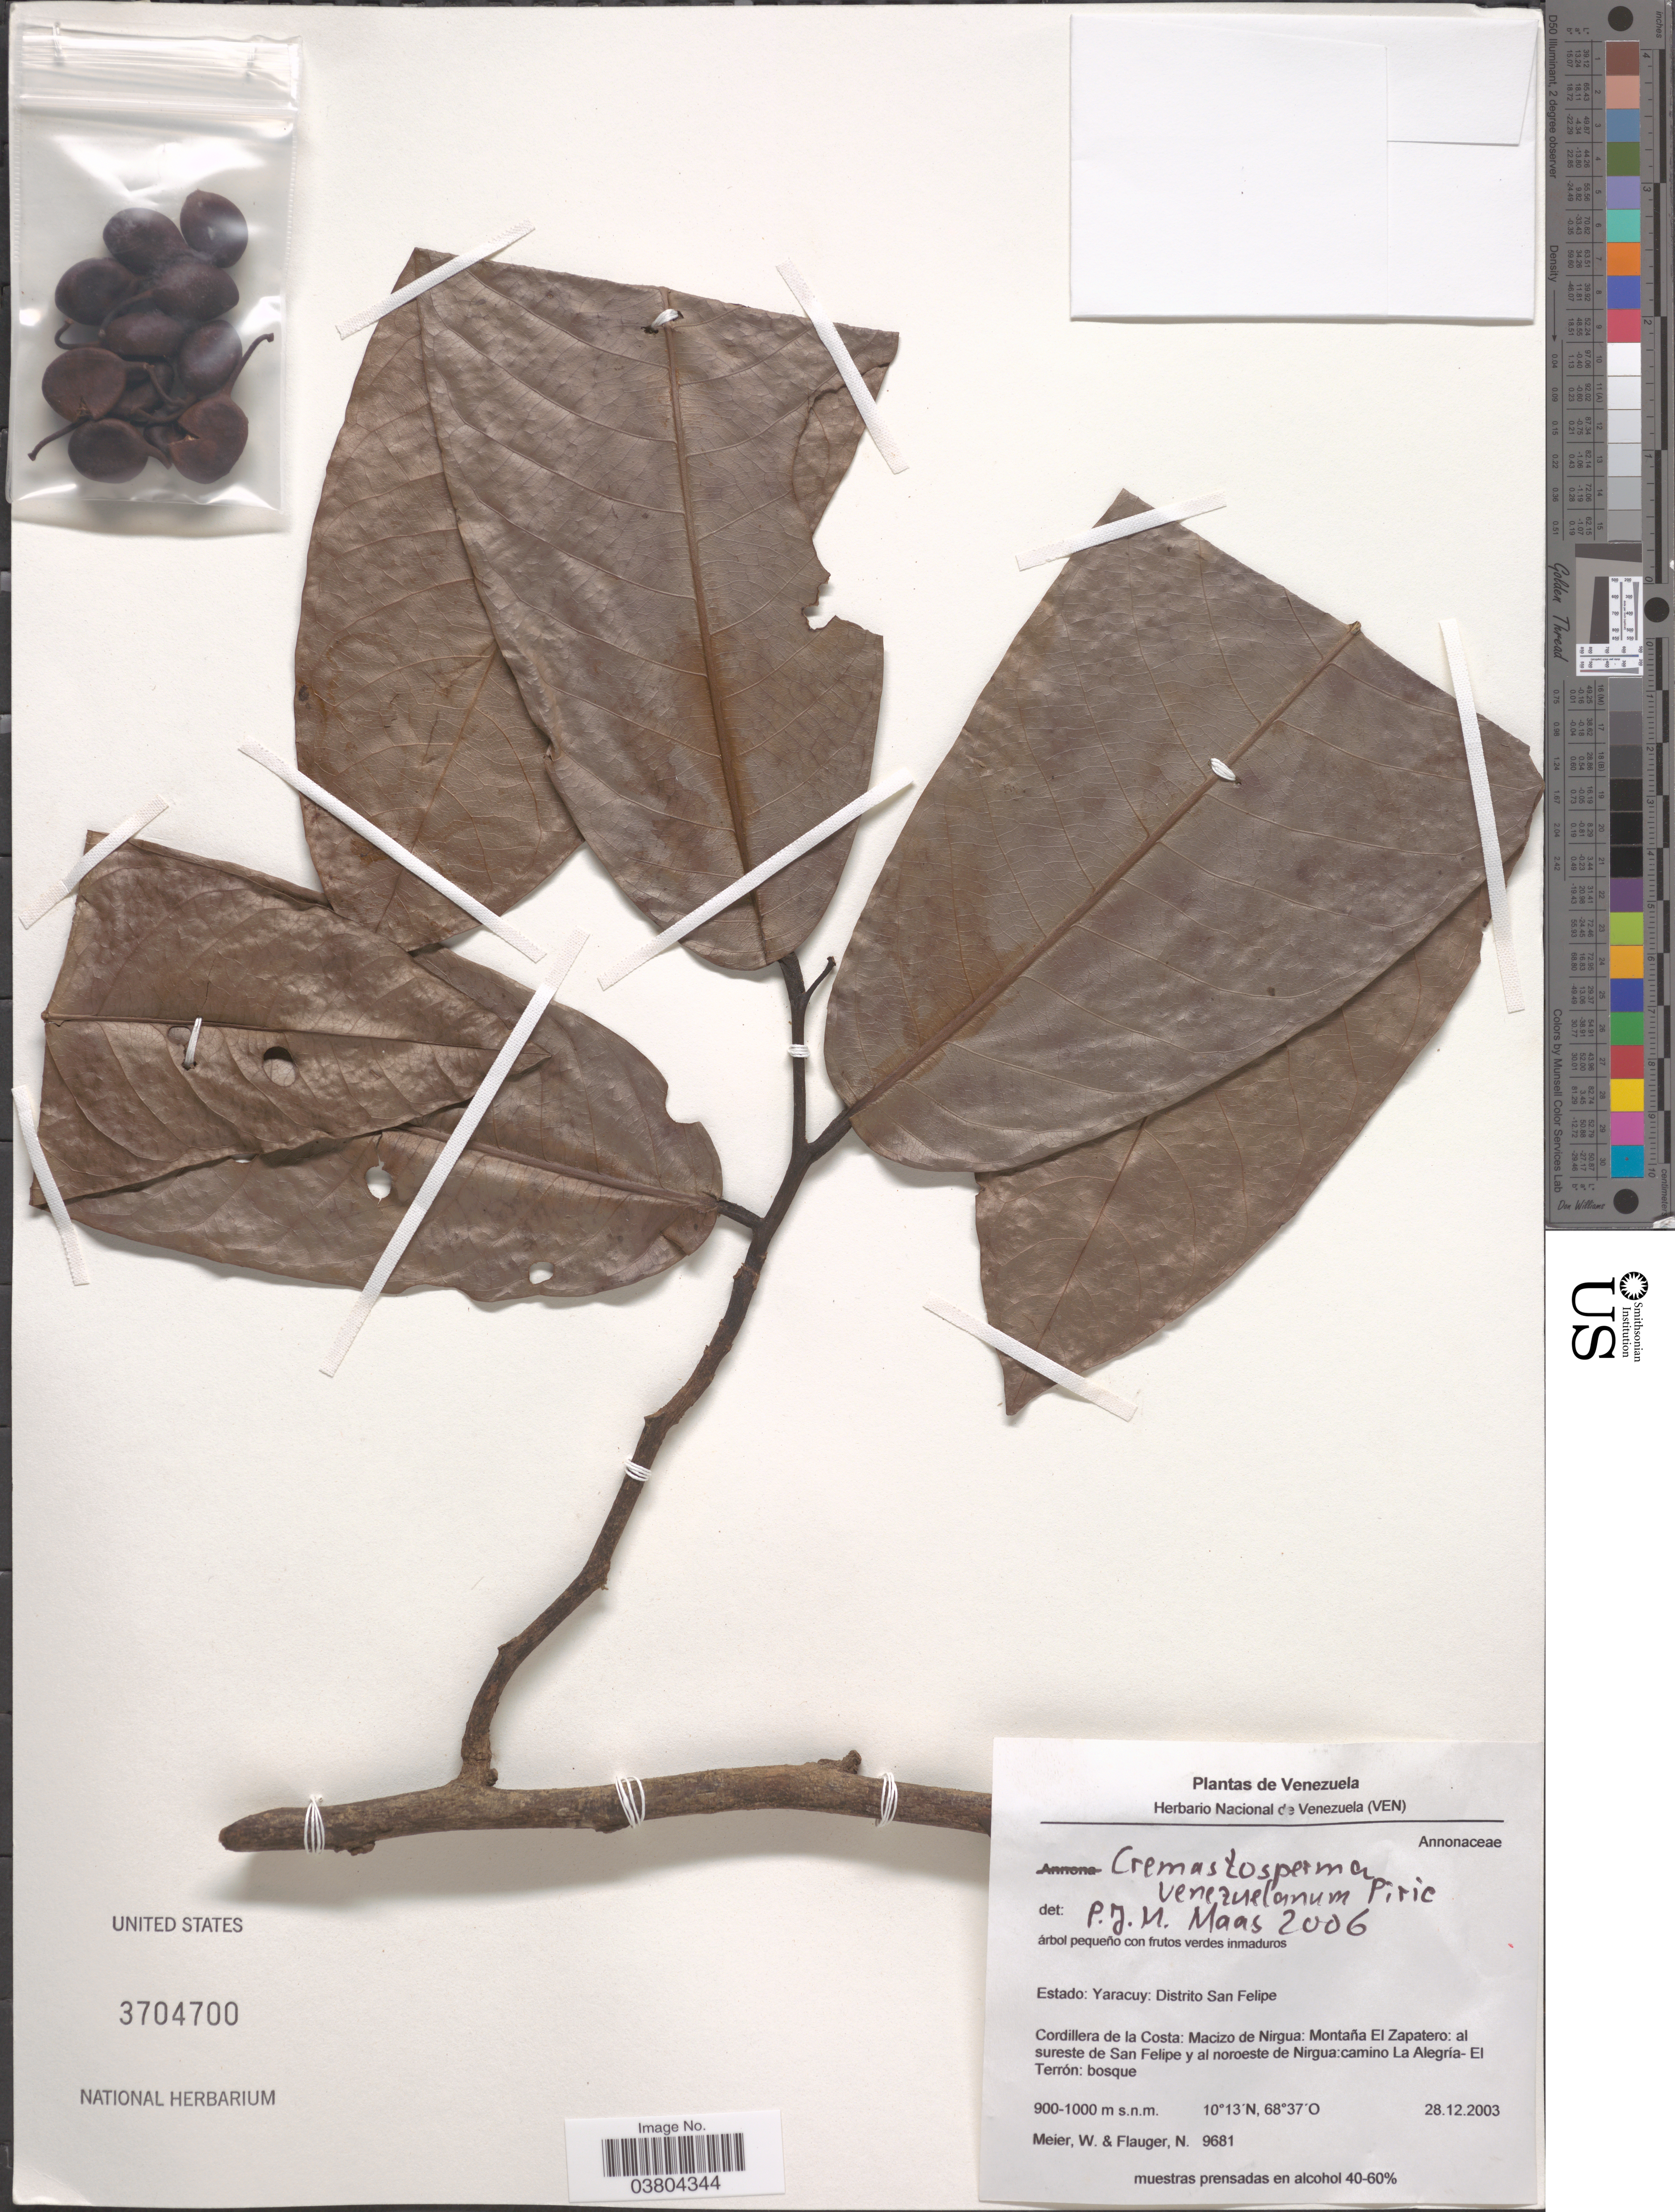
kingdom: Plantae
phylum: Tracheophyta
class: Magnoliopsida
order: Magnoliales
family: Annonaceae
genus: Cremastosperma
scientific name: Cremastosperma venezuelanum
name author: Pirie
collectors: W. Meier & N. Flauger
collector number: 9681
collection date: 2003-12-28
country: Venezuela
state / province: Yaracuy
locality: Distrito San Felipe. Cordillera de la Costa: Macizo de Nirgua: Montaña El Zapatero: al sureste de San Felipe y al noroeste de Nirgua: camino La Alegría-El Terrón: bosque.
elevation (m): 900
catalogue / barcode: US 3704700